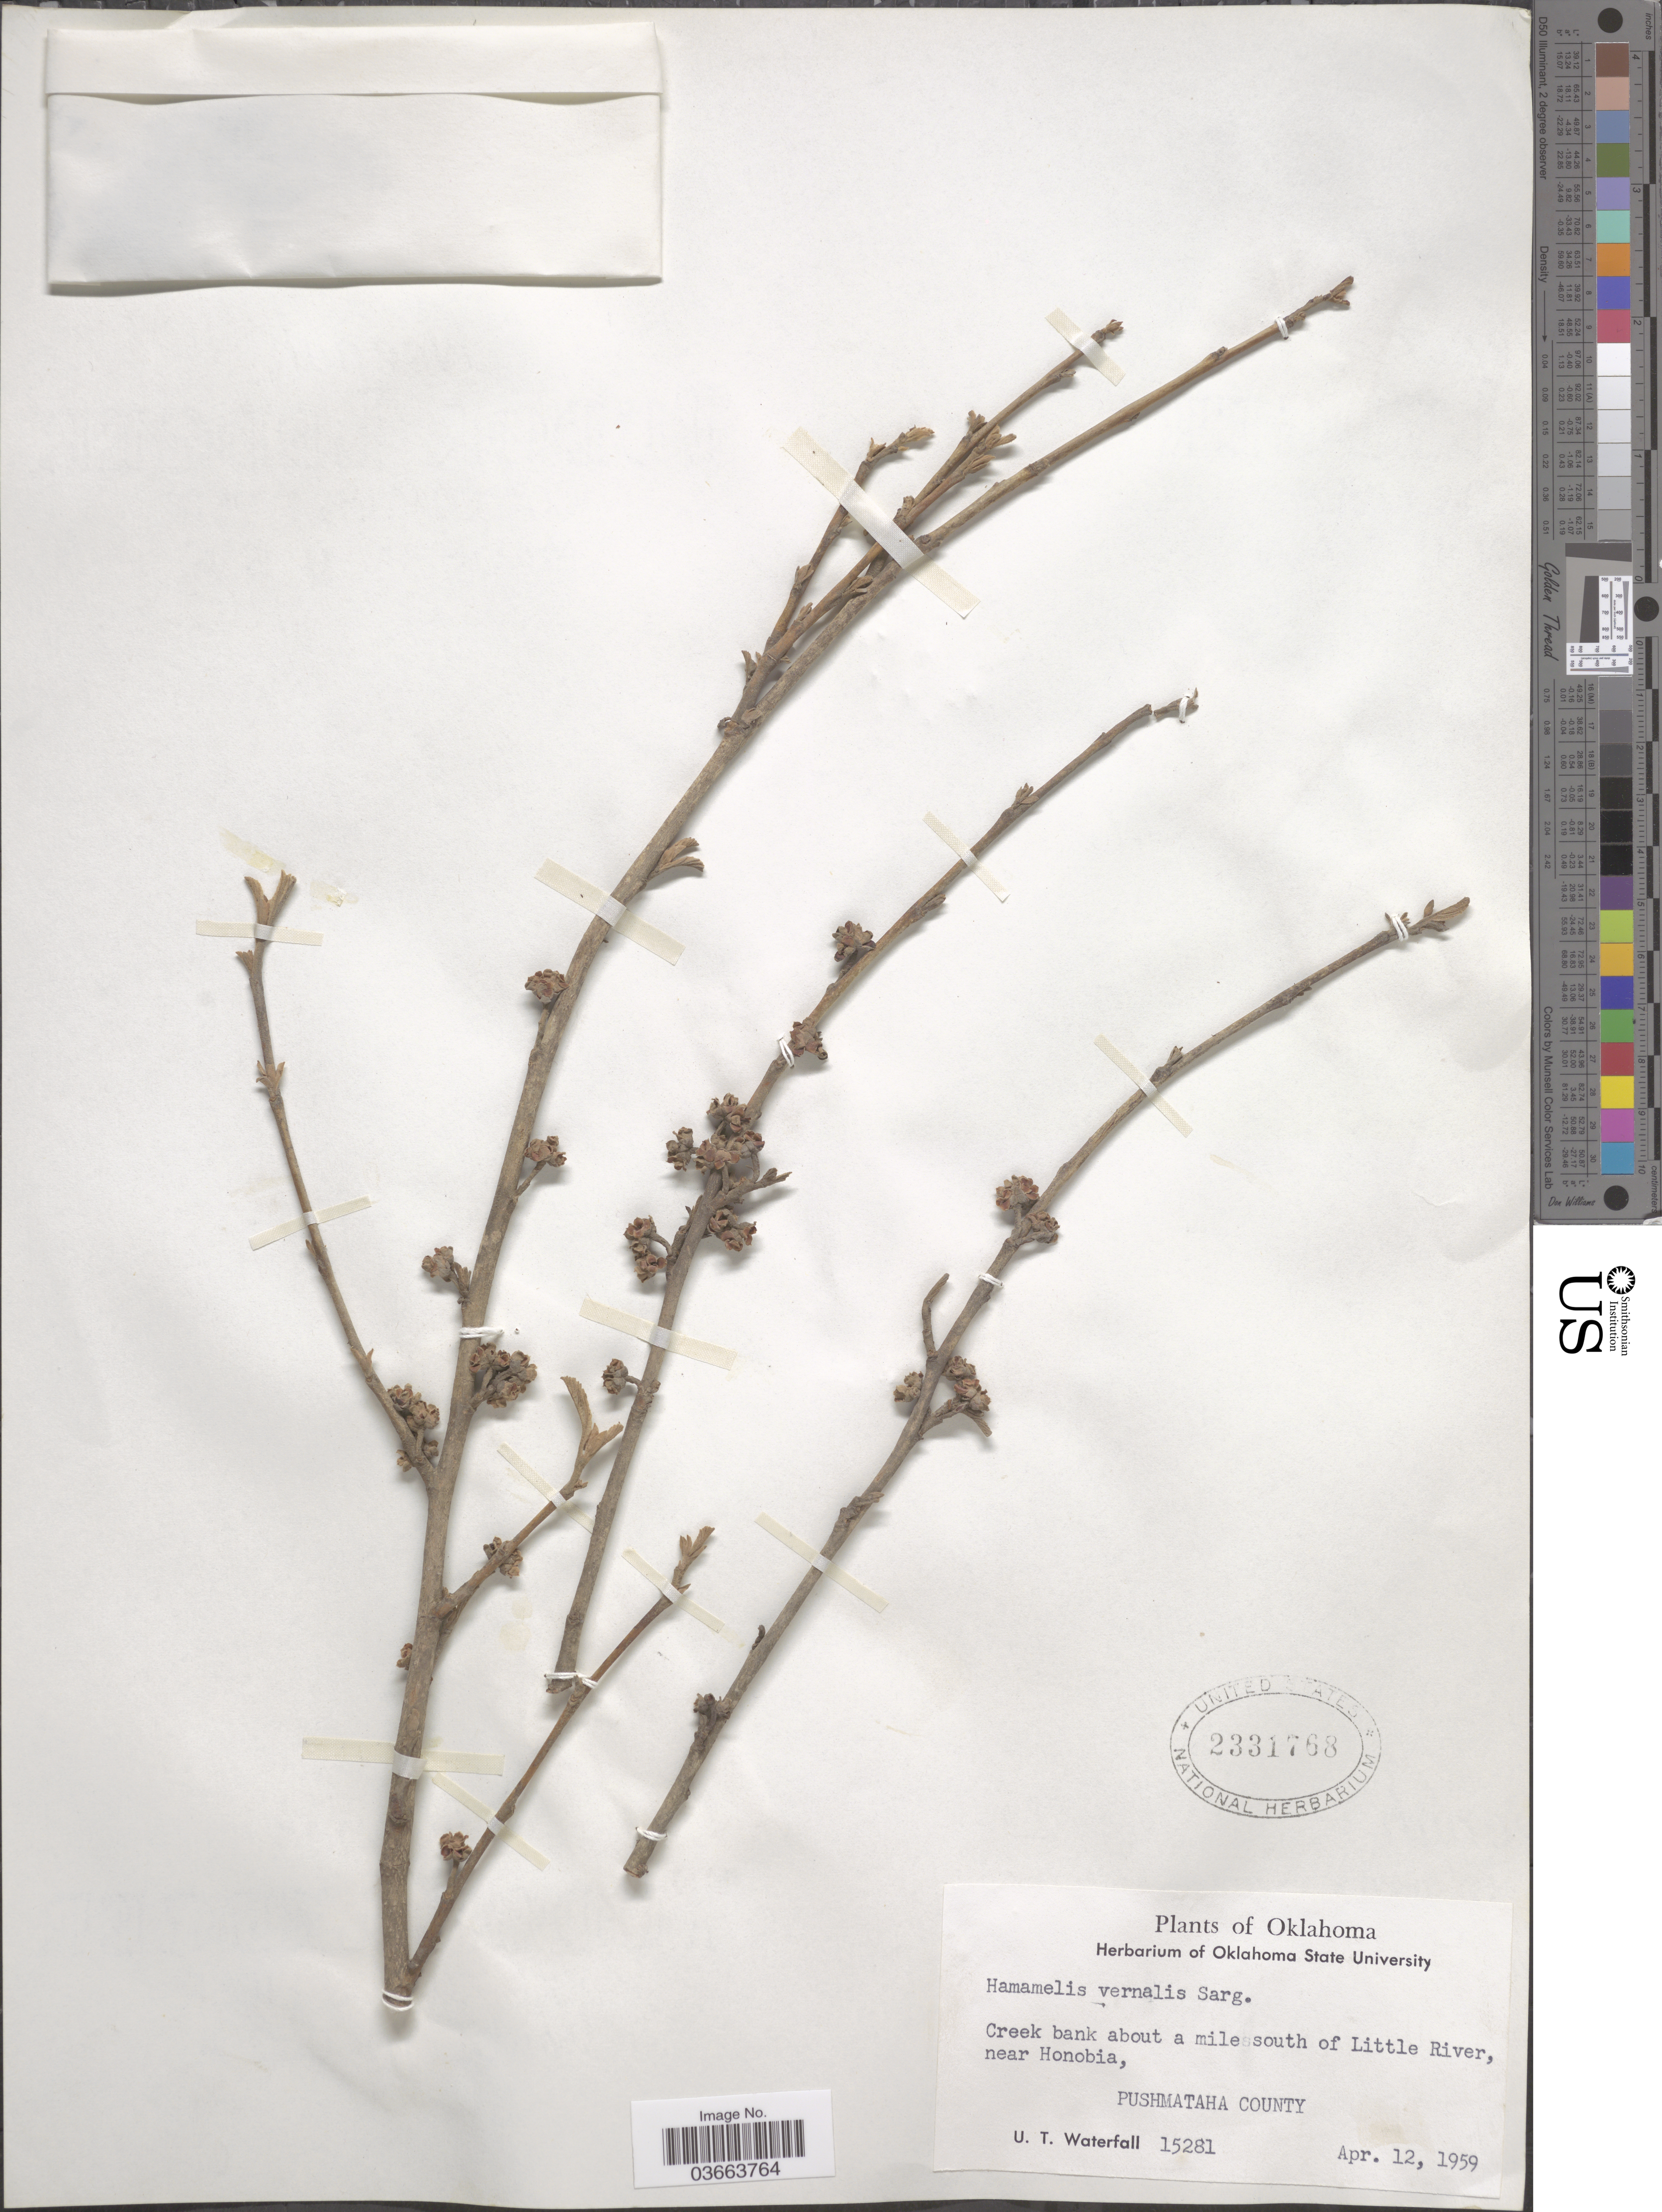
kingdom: Plantae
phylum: Tracheophyta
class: Magnoliopsida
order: Saxifragales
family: Hamamelidaceae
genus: Hamamelis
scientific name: Hamamelis vernalis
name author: Sarg.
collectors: U. T. Waterfall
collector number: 15281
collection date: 1959-04-12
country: United States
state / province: Oklahoma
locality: About a mile south of Little River, near Honobia. Pushmataha County.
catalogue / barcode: US 2331768